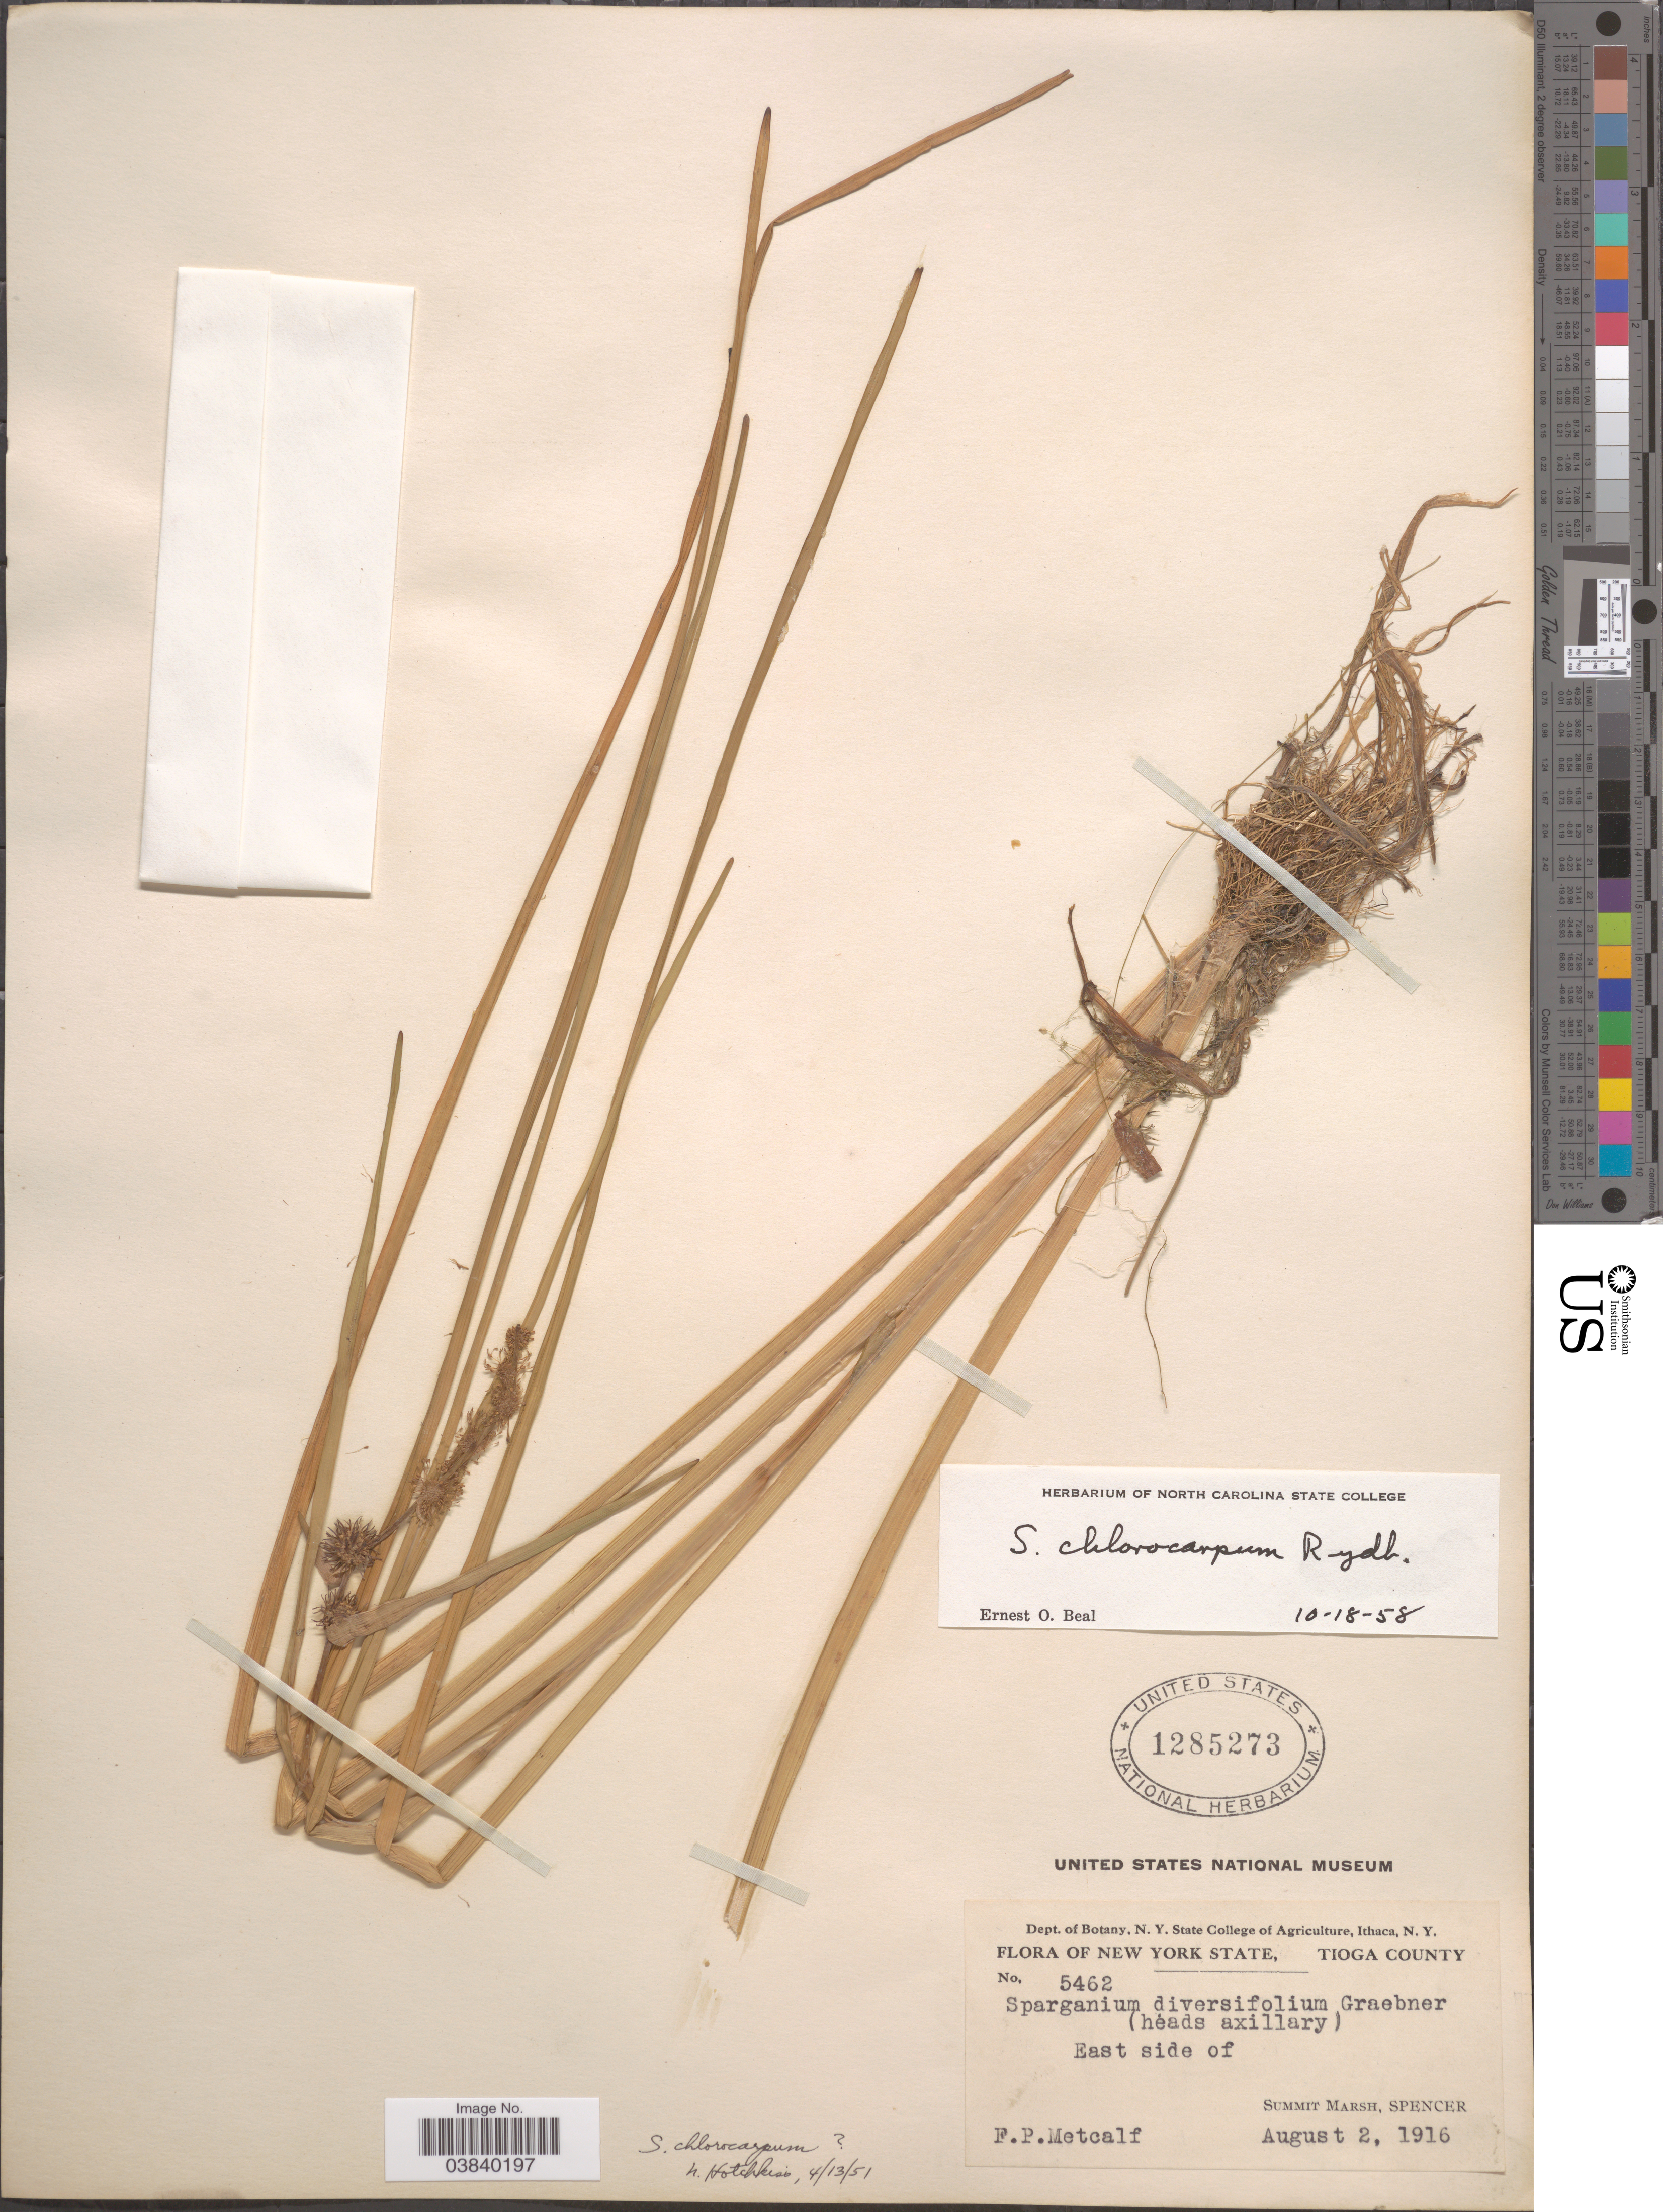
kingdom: Plantae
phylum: Tracheophyta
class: Liliopsida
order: Poales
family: Typhaceae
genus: Sparganium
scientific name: Sparganium chlorocarpum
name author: Rydb.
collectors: F. Metcalf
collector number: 5462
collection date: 1916-08-02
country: United States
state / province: New York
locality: Tioga County. East side of Summit Marsh, Spencer.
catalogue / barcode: US 1285273